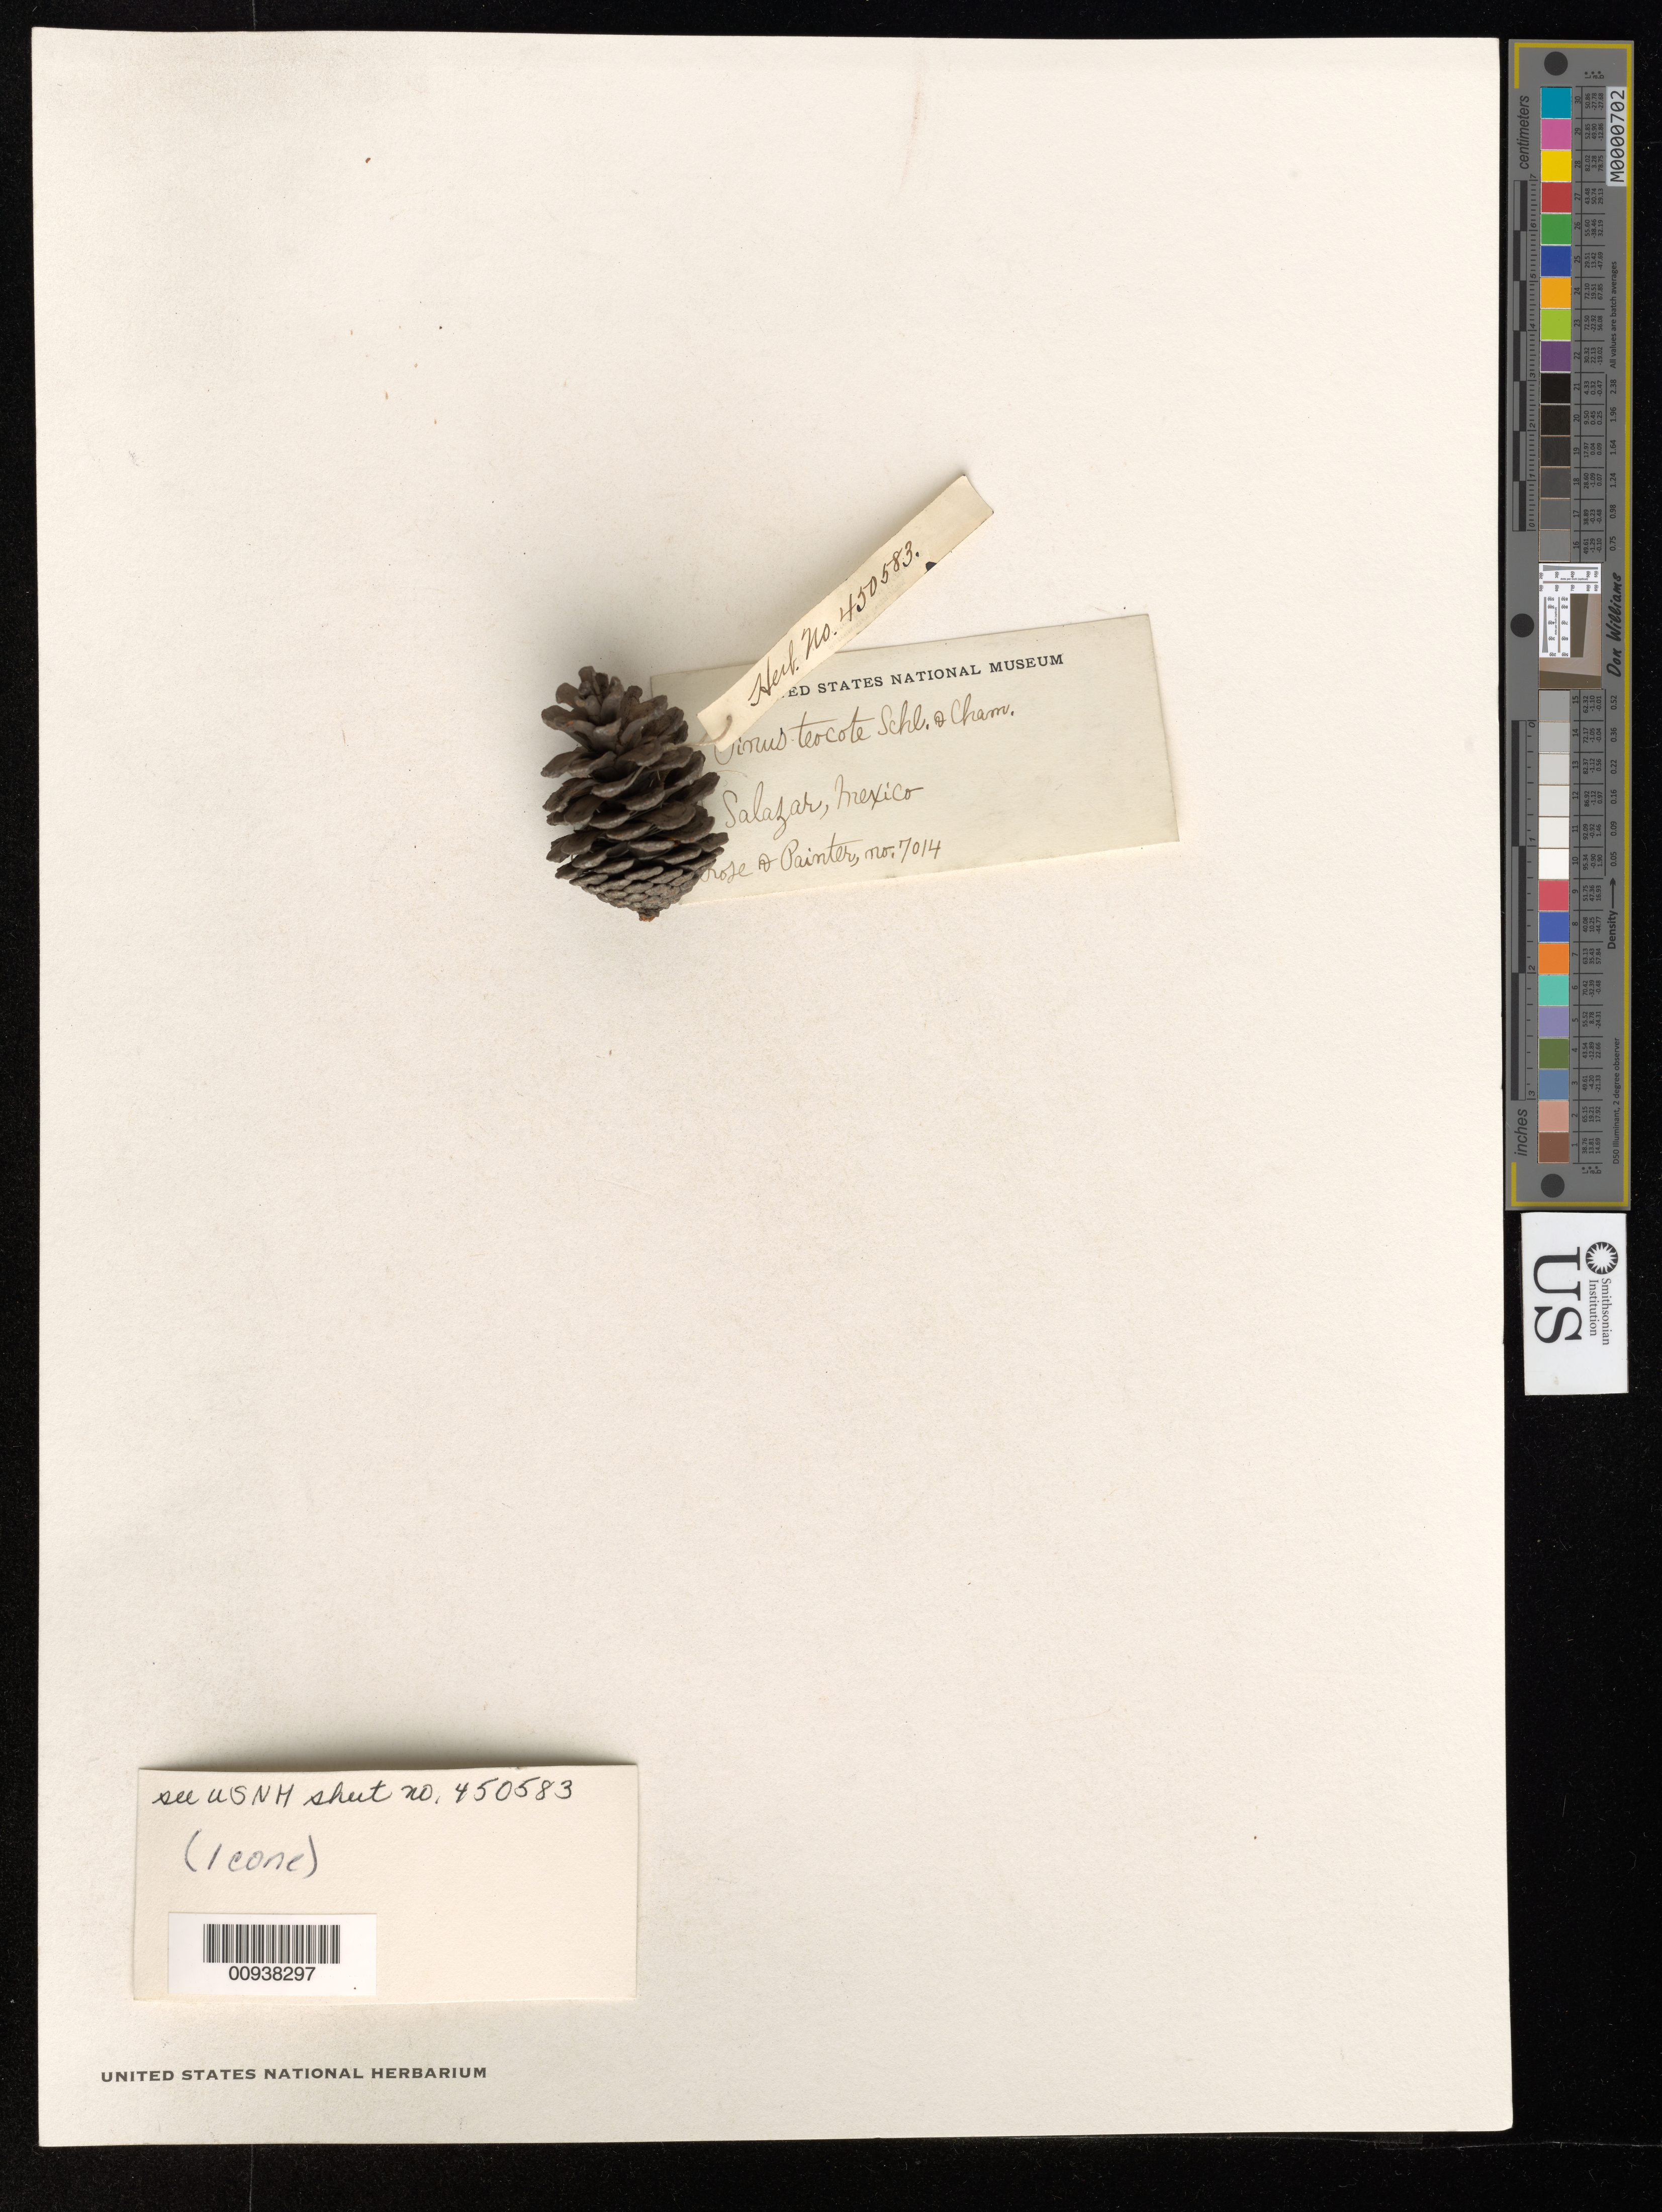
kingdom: Plantae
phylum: Tracheophyta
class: Pinopsida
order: Pinales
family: Pinaceae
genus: Pinus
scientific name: Pinus teocote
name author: Schltdl. & Cham.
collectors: J. N. Rose & J. H. Painter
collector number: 7014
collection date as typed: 14 Sep 1903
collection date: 1903-09-14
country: Mexico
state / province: México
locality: Near Salazar (according with the cone label from Salazar).